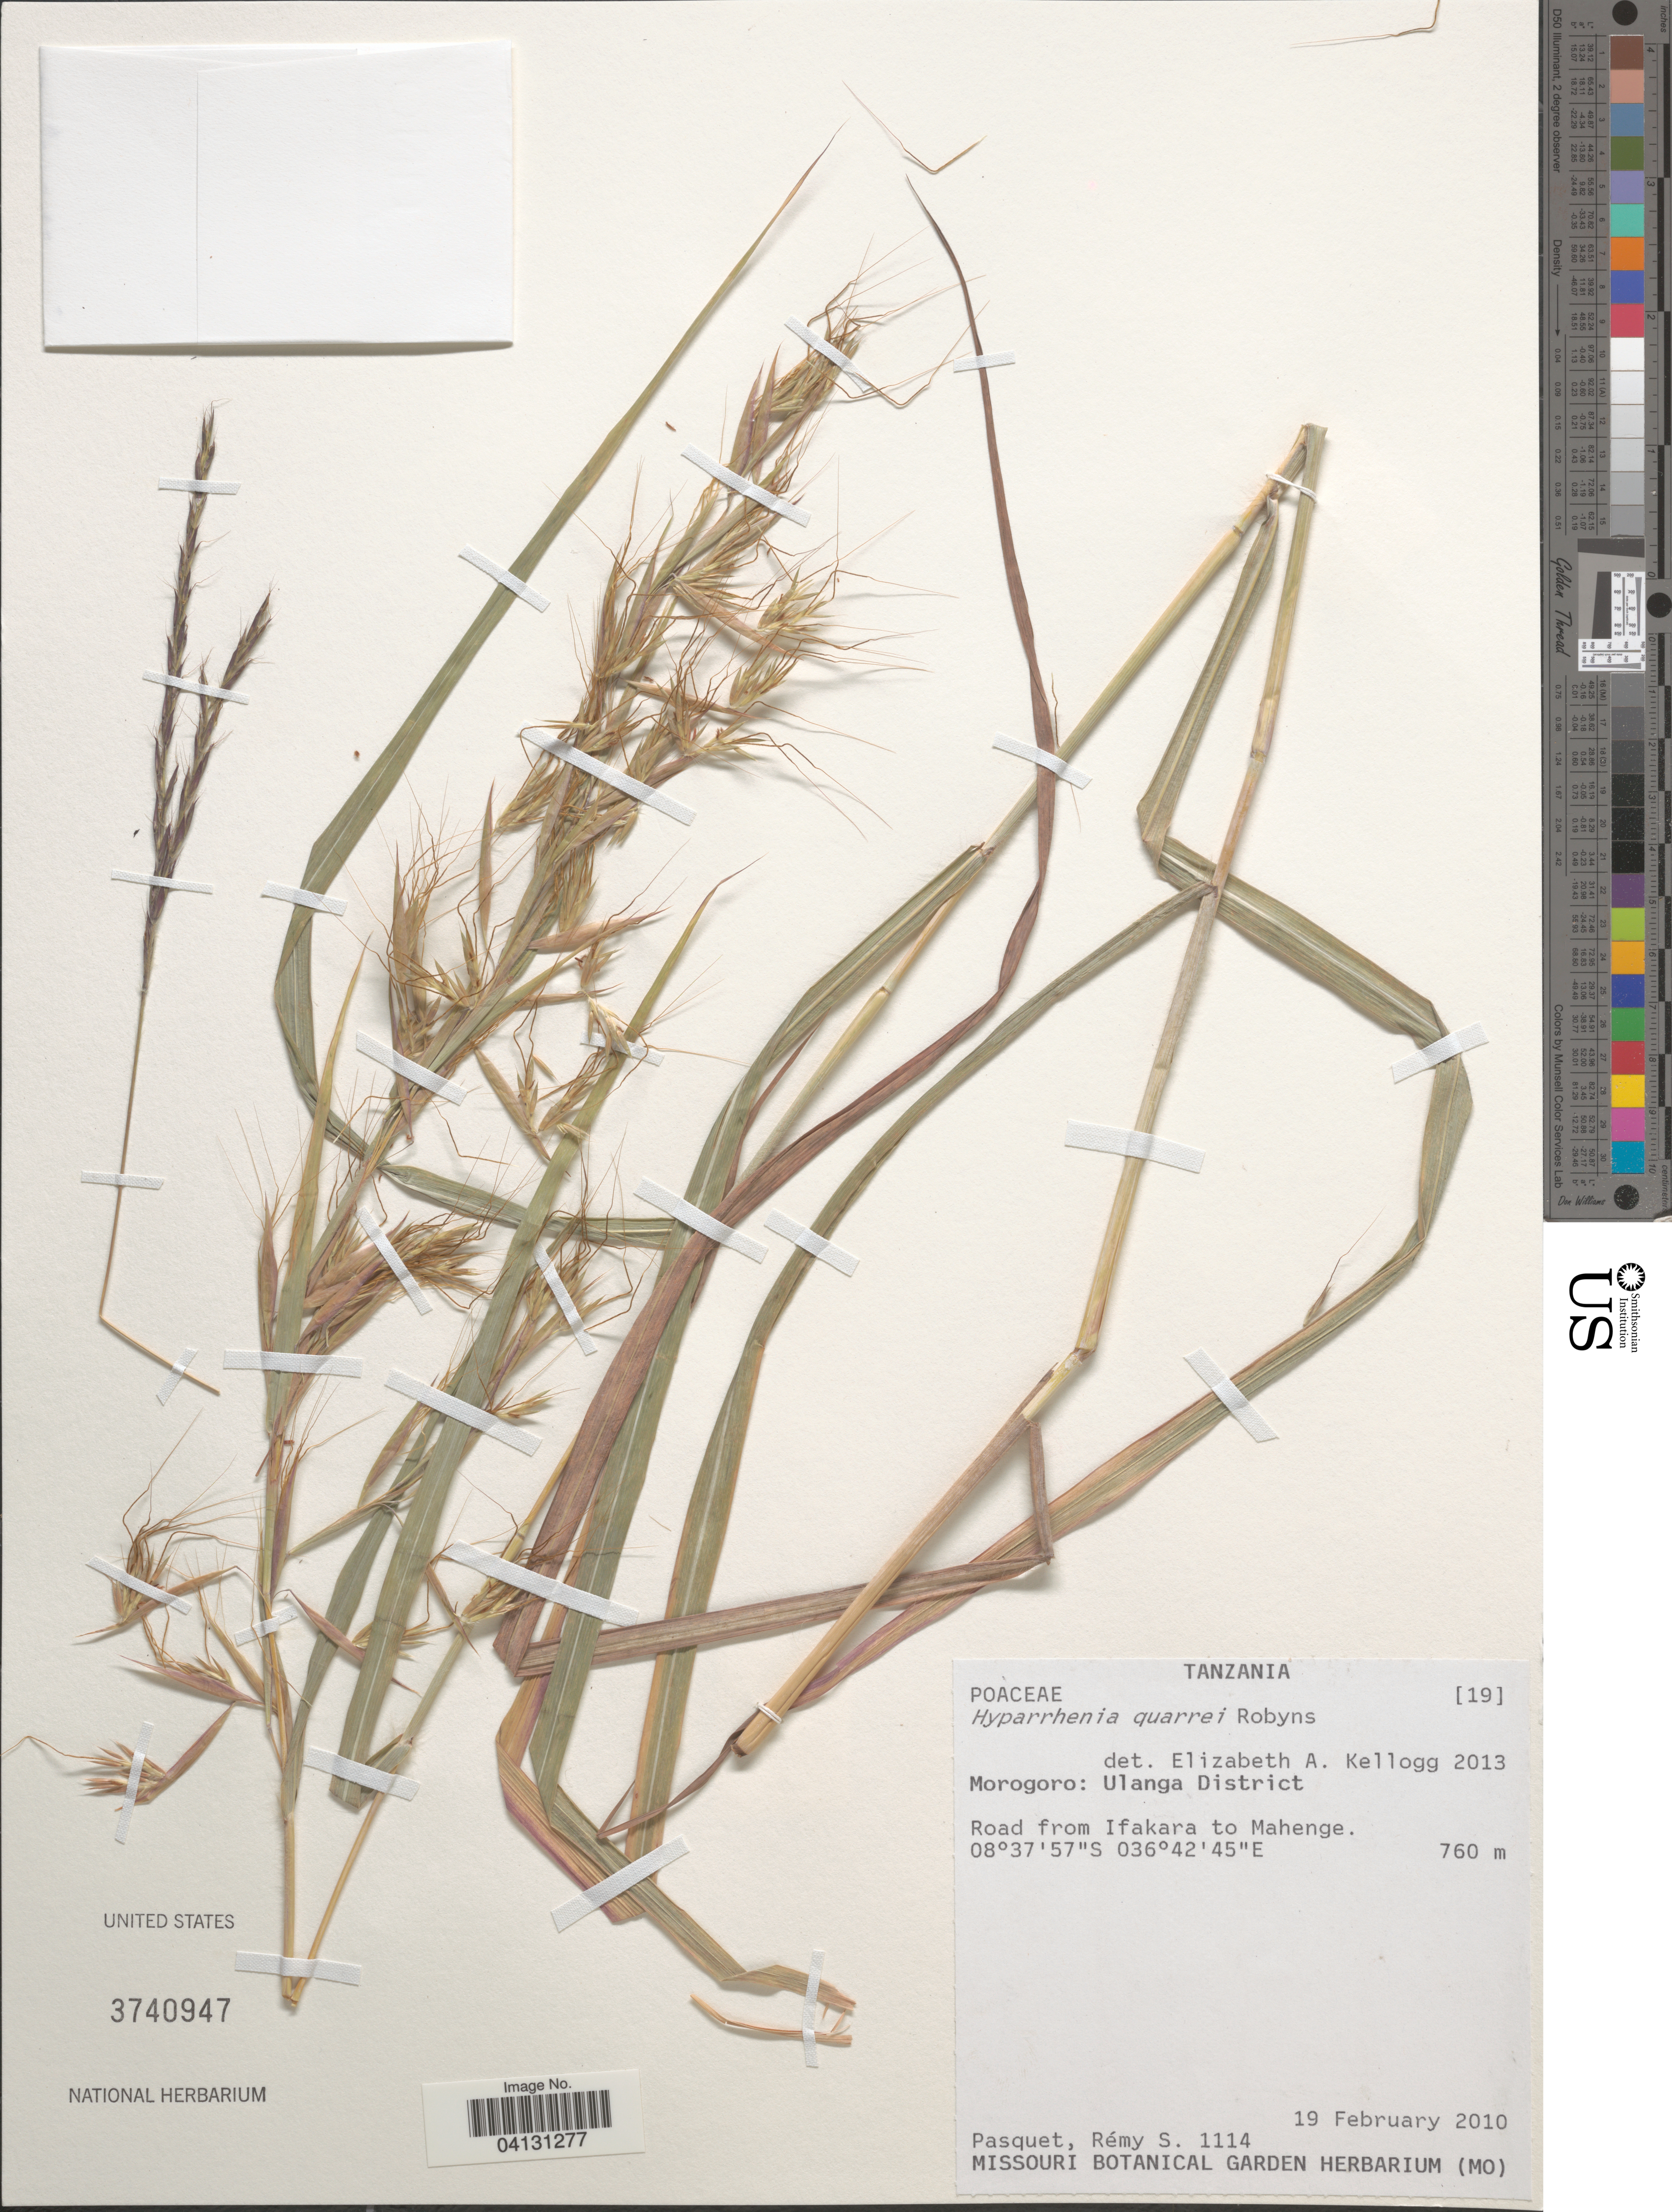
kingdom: Plantae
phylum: Tracheophyta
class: Liliopsida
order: Poales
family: Poaceae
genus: Hyparrhenia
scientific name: Hyparrhenia quarrei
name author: Robyns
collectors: R. Pasquet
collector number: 1114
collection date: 2010-02-19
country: Tanzania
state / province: Morogoro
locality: Ulanga District. Road from Ifakara to Mahenge.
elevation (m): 760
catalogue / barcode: US 3740947